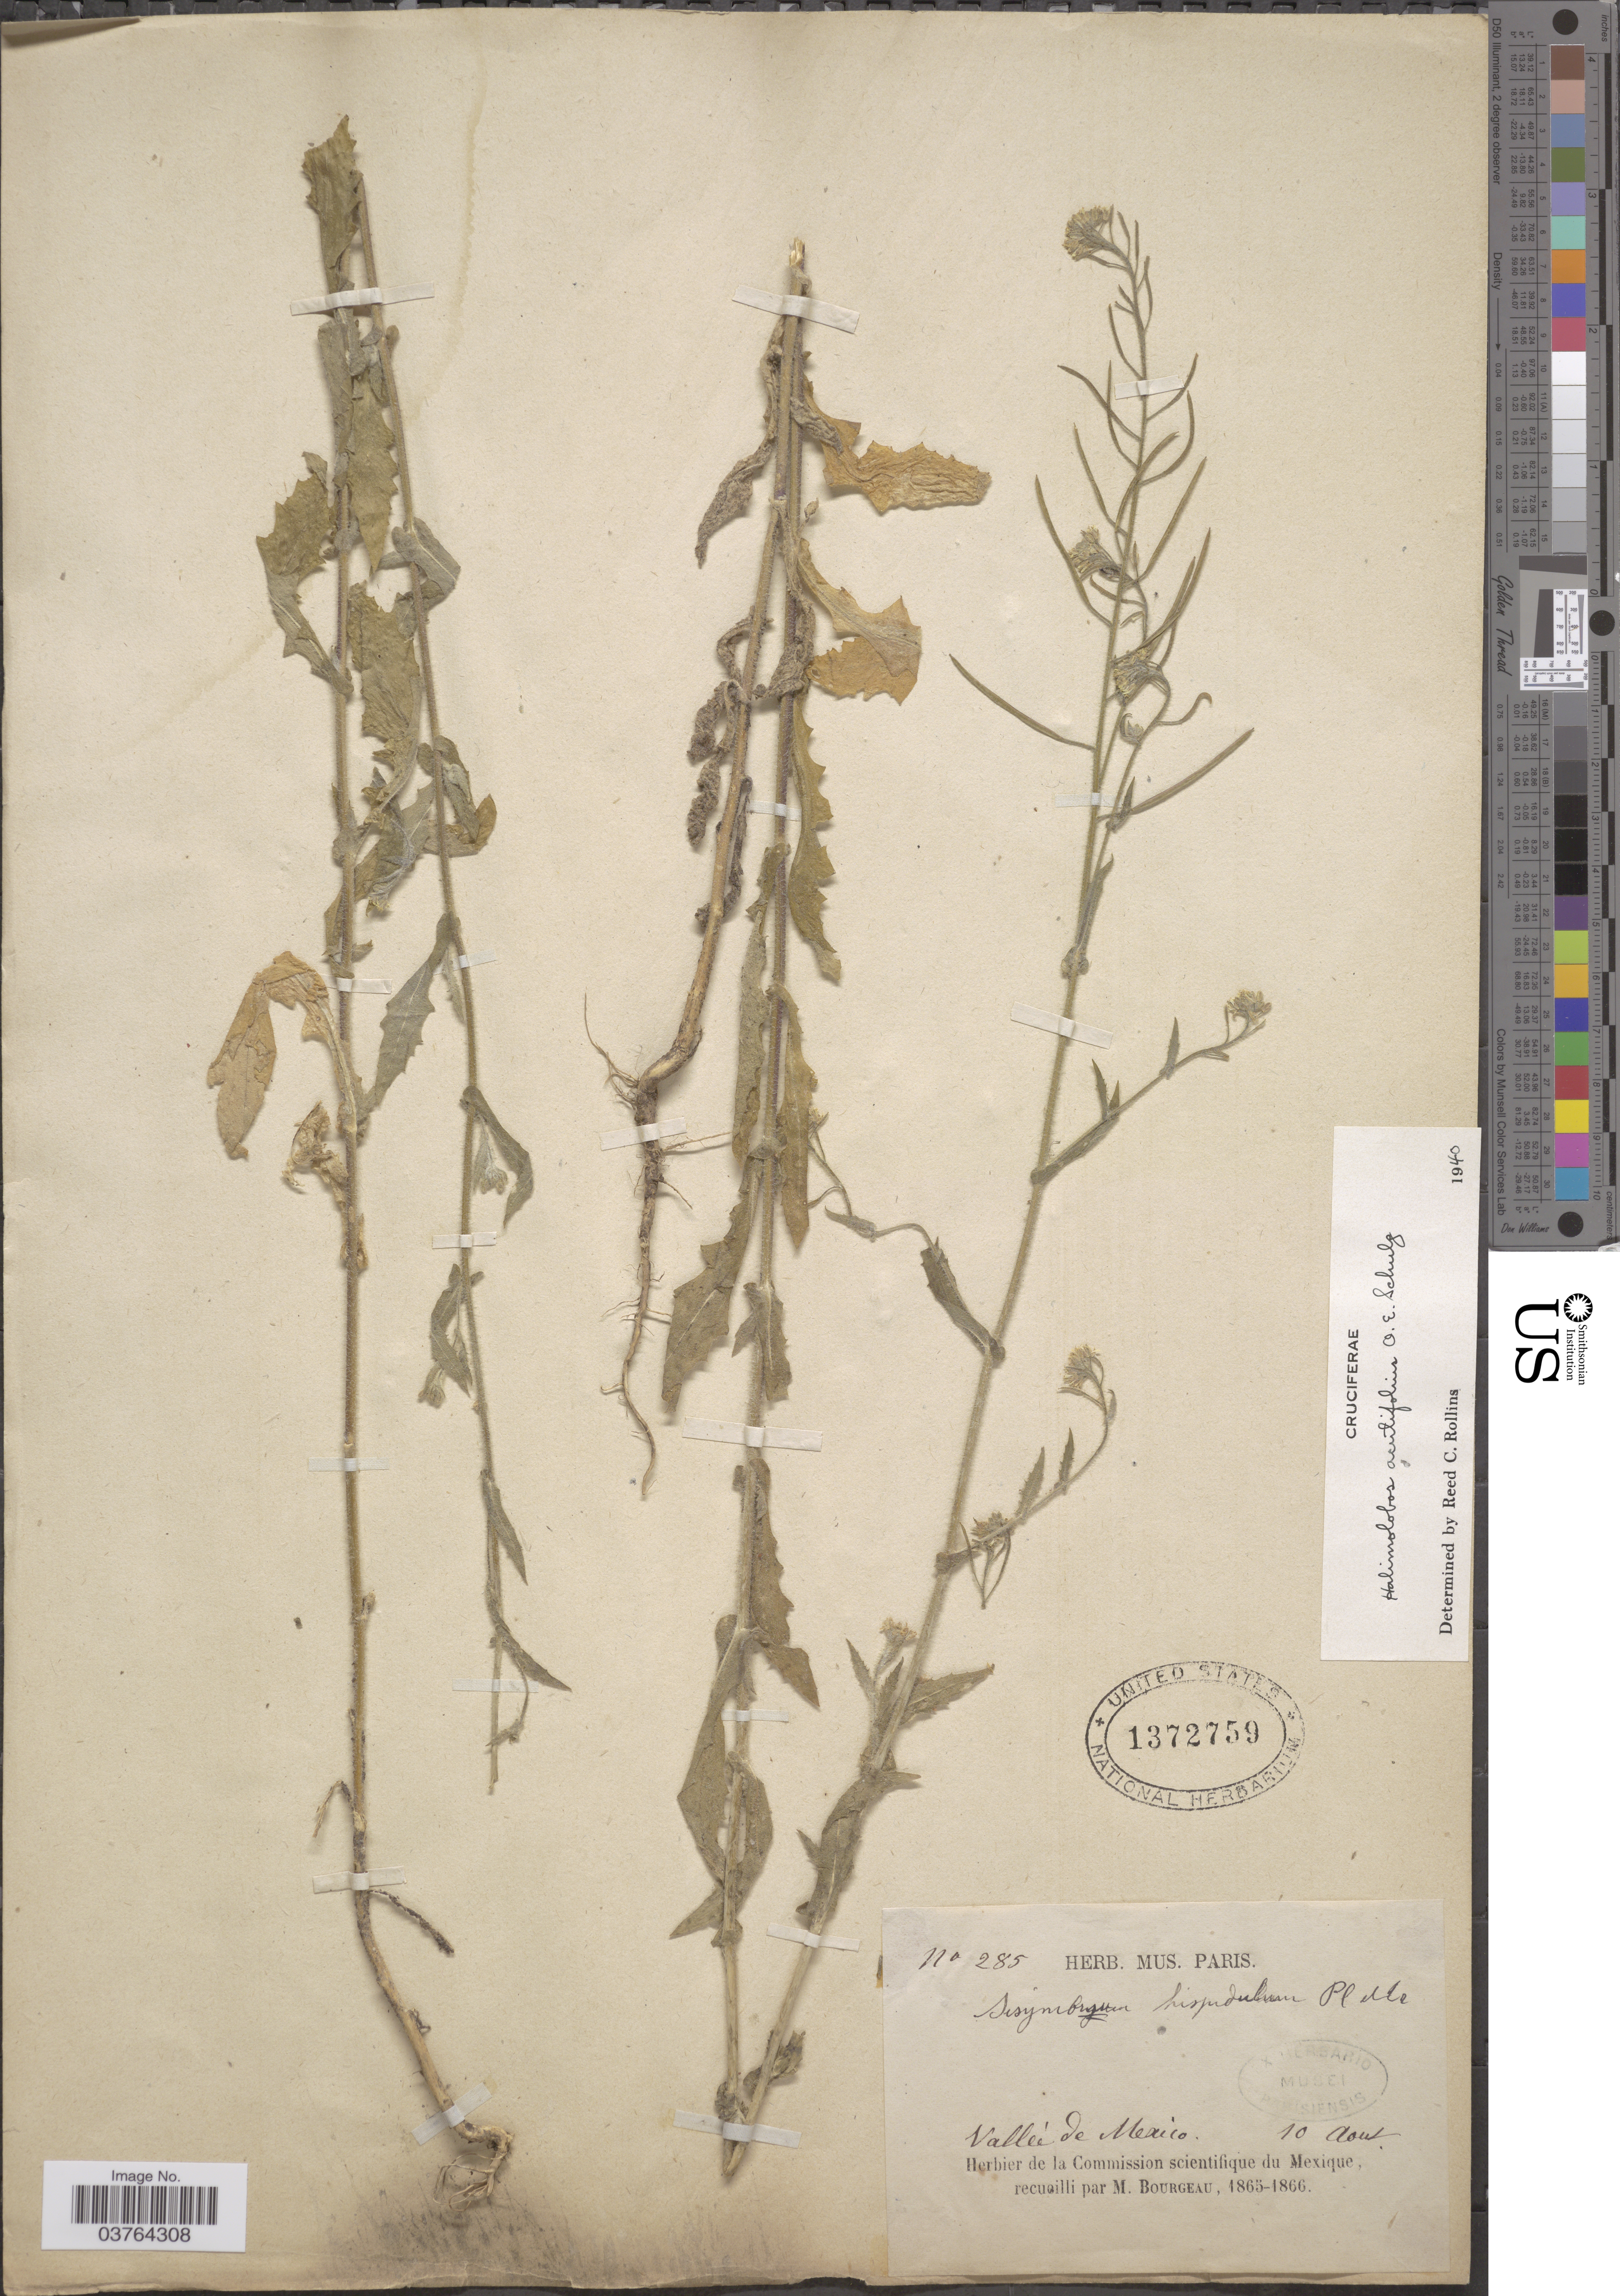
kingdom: Plantae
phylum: Tracheophyta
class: Magnoliopsida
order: Brassicales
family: Brassicaceae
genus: Halimolobos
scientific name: Halimolobos hispidulus var. acutifolius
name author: Rollins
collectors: M. Bourgeau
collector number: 285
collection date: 1865-08-10/1866-08-10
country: Mexico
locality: Vallée de Mexico.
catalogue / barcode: US 1372759